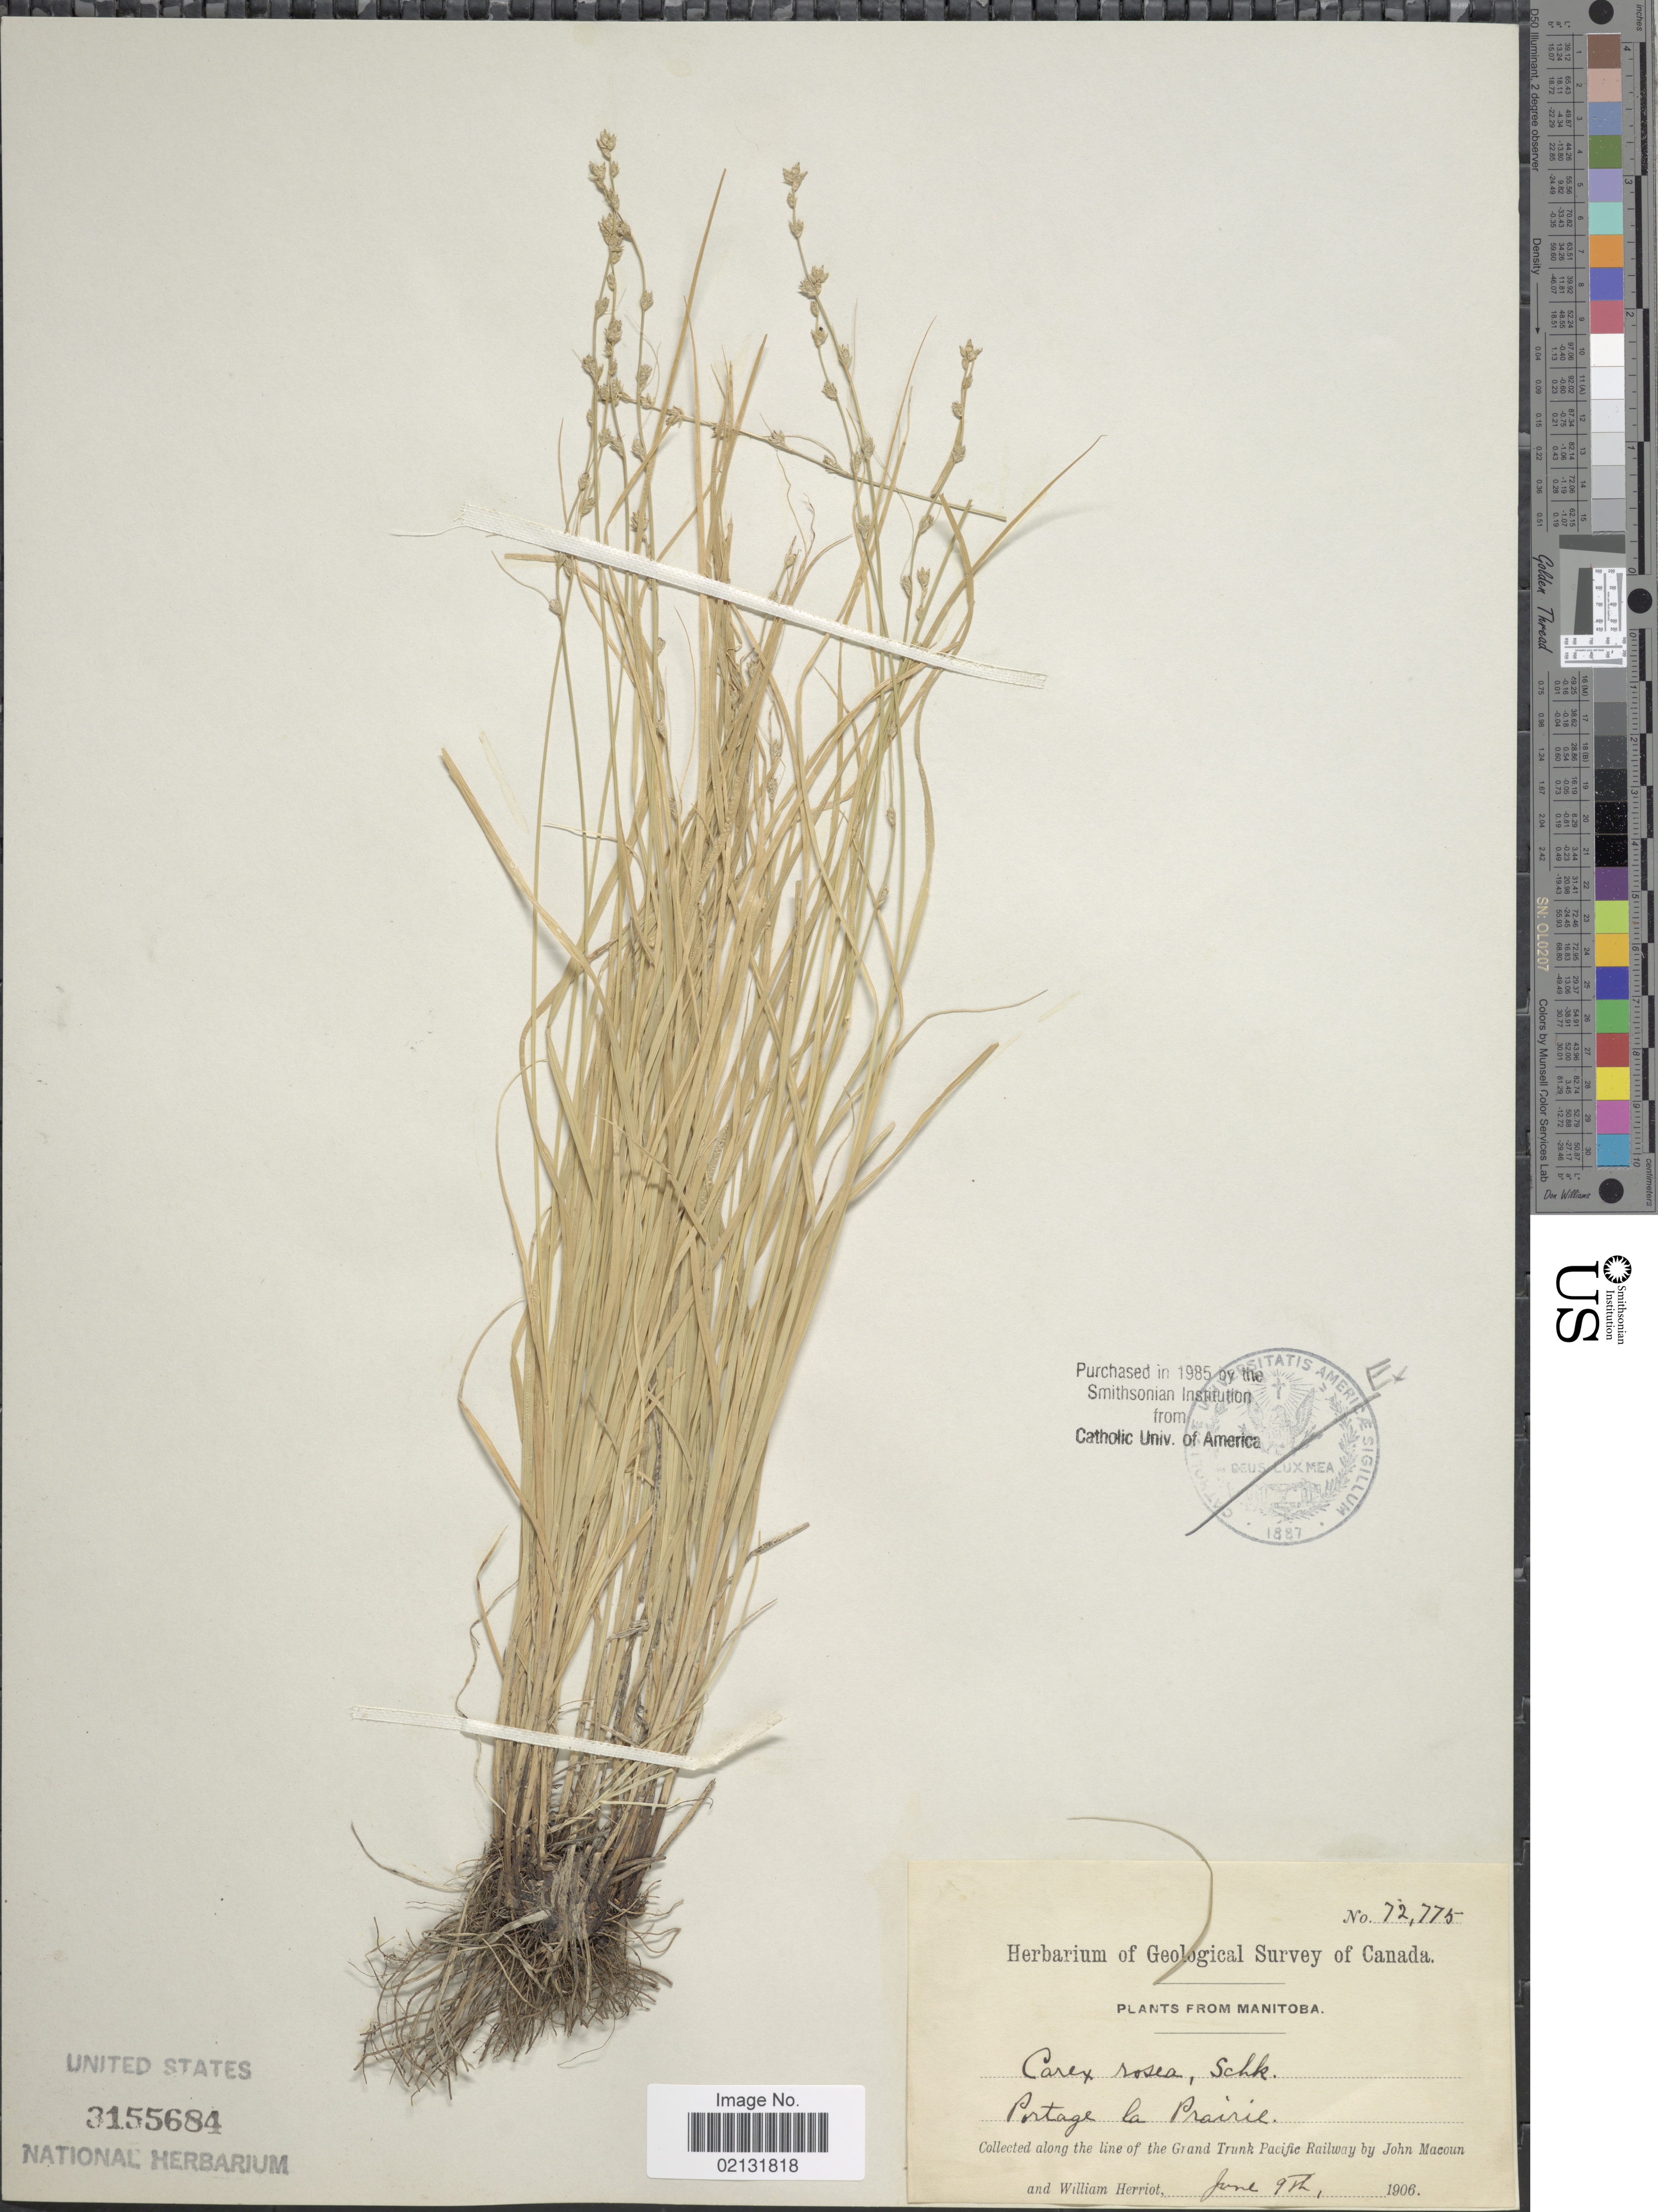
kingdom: Plantae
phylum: Tracheophyta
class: Liliopsida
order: Poales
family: Cyperaceae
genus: Carex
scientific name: Carex rosea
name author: Willd.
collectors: J. Macoun & W. Herriot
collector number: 72775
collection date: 1906-06-09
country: Canada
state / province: Manitoba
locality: Portage la Prairie, along the line of the Grand Trunk Pacific Railway.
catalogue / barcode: US 3155684